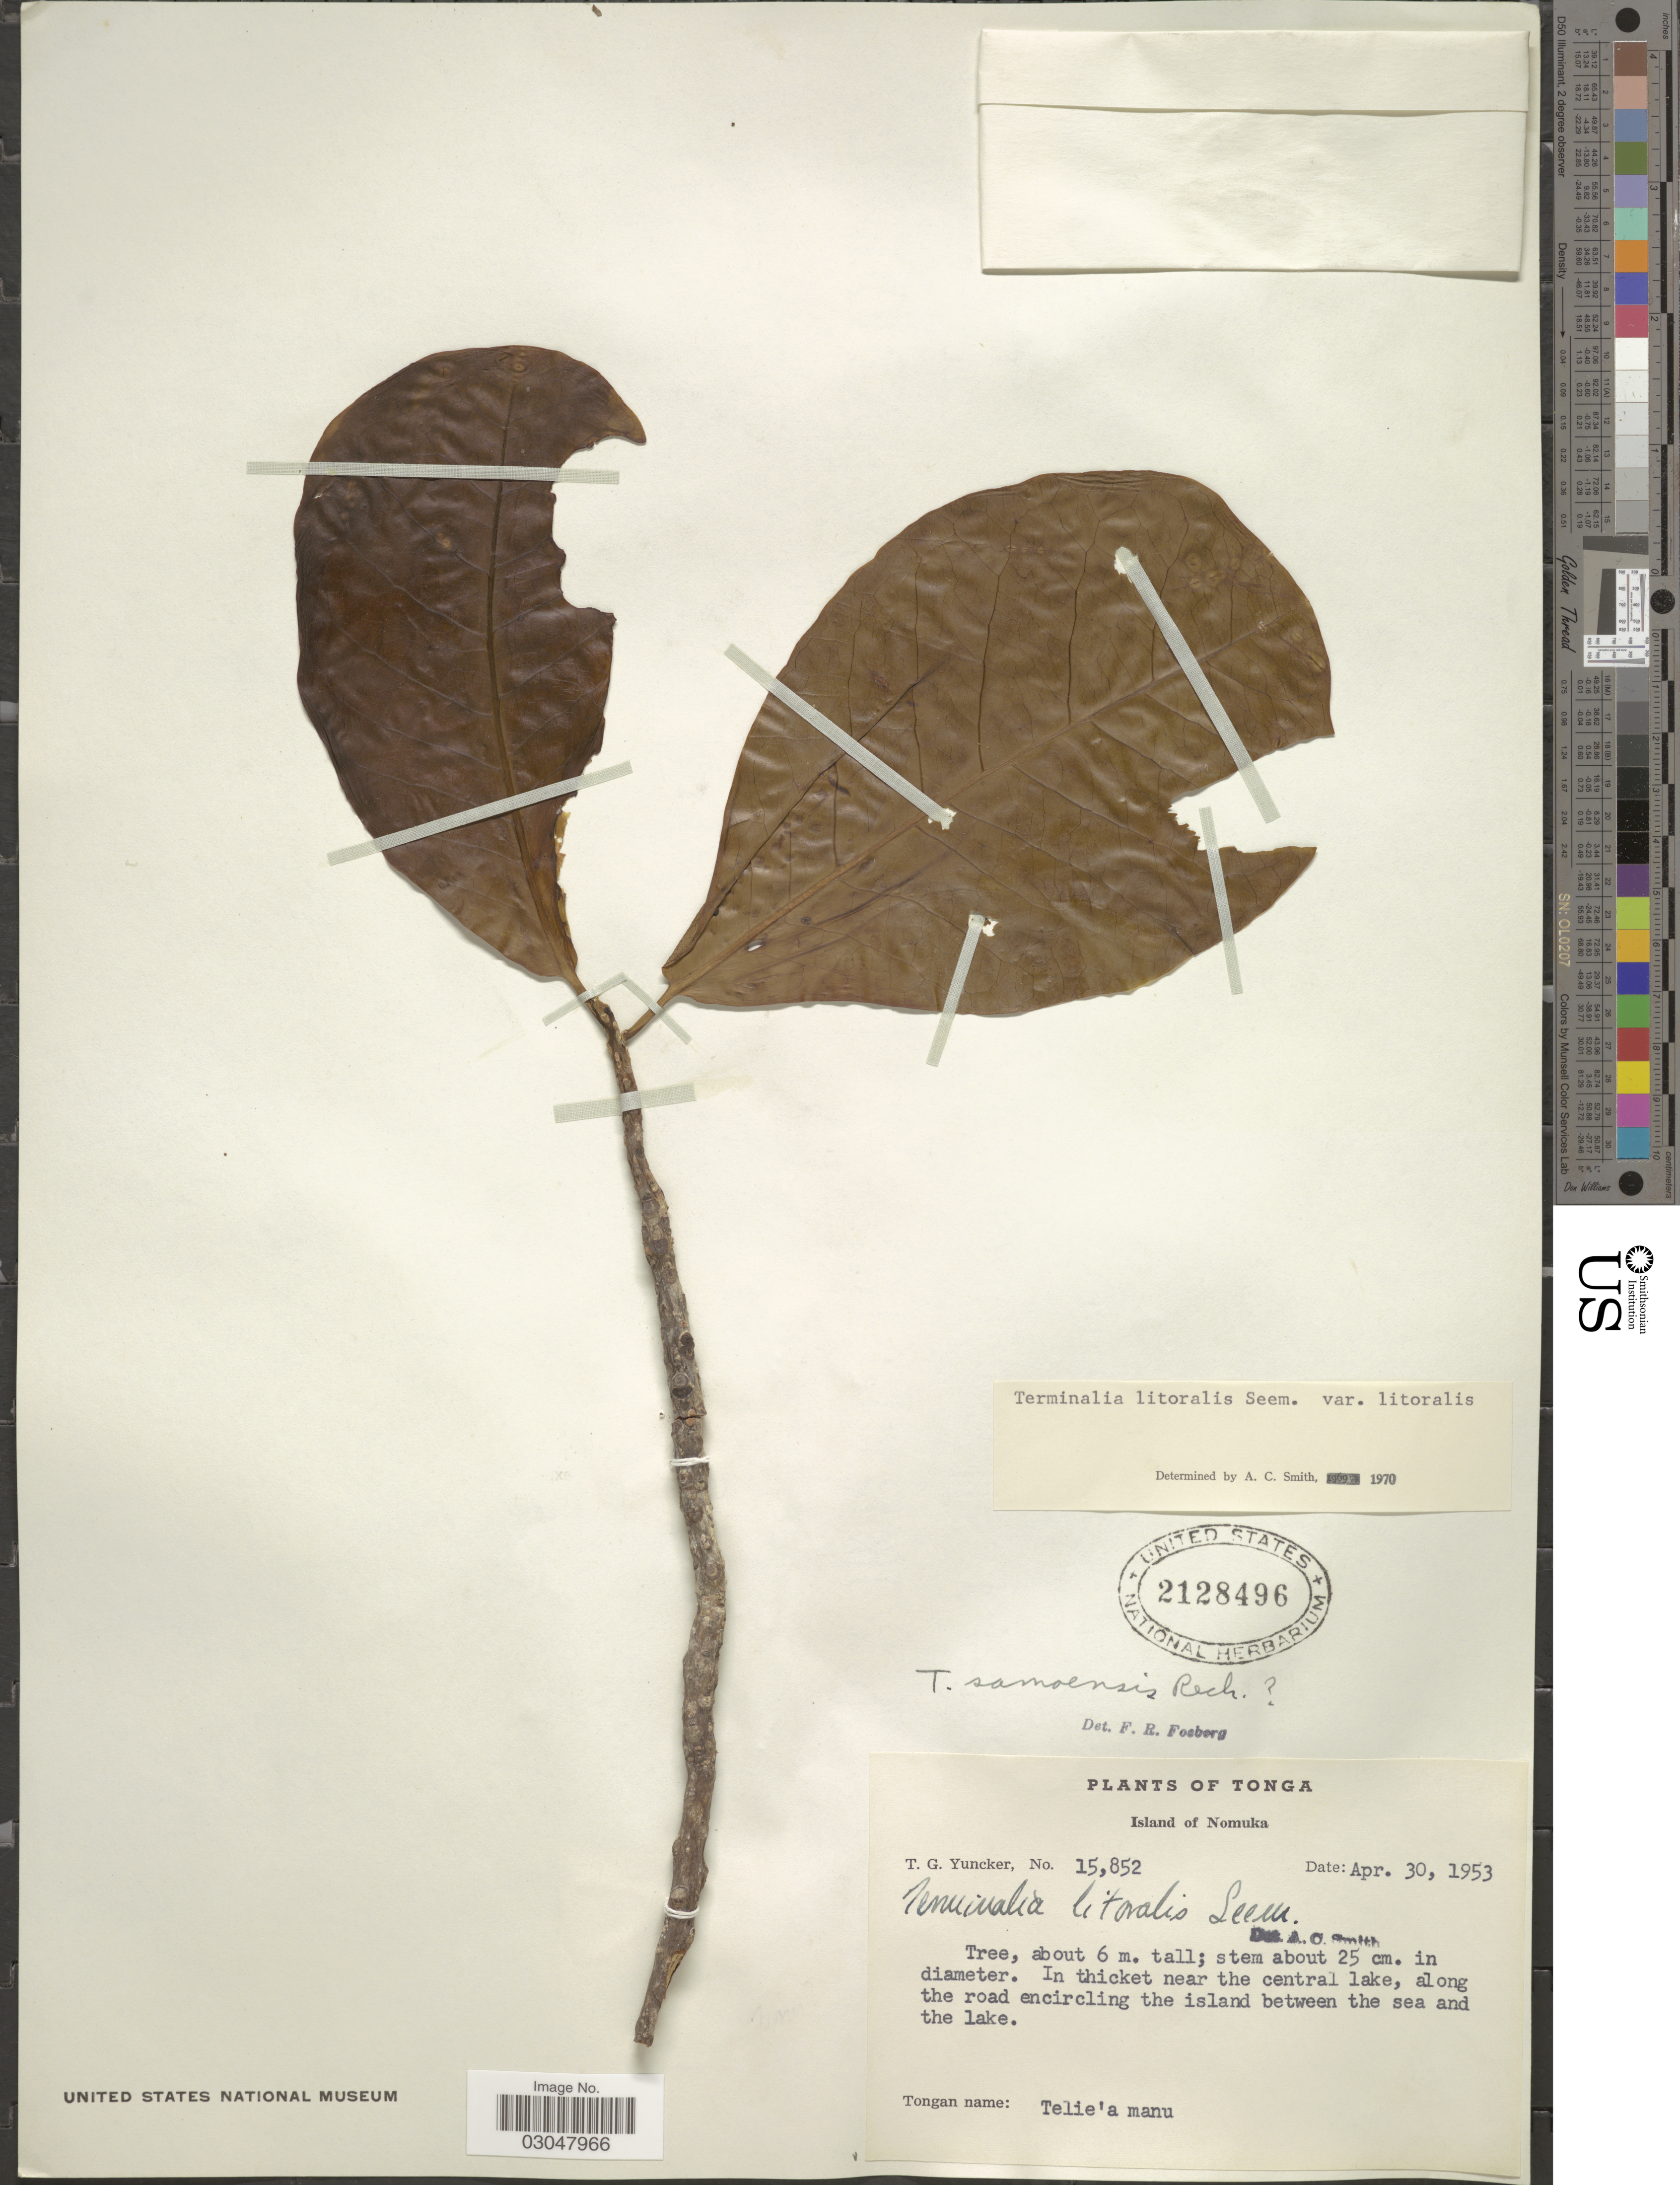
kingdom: Plantae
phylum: Tracheophyta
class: Magnoliopsida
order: Myrtales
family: Combretaceae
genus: Terminalia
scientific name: Terminalia litoralis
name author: Seem.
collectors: T. G. Yuncker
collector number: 15852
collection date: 1953-04-30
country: Tonga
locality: Island of Nomuka. In thicket near the central lake, along the road encircling the island between the sea and the lake.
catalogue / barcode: US 2128496